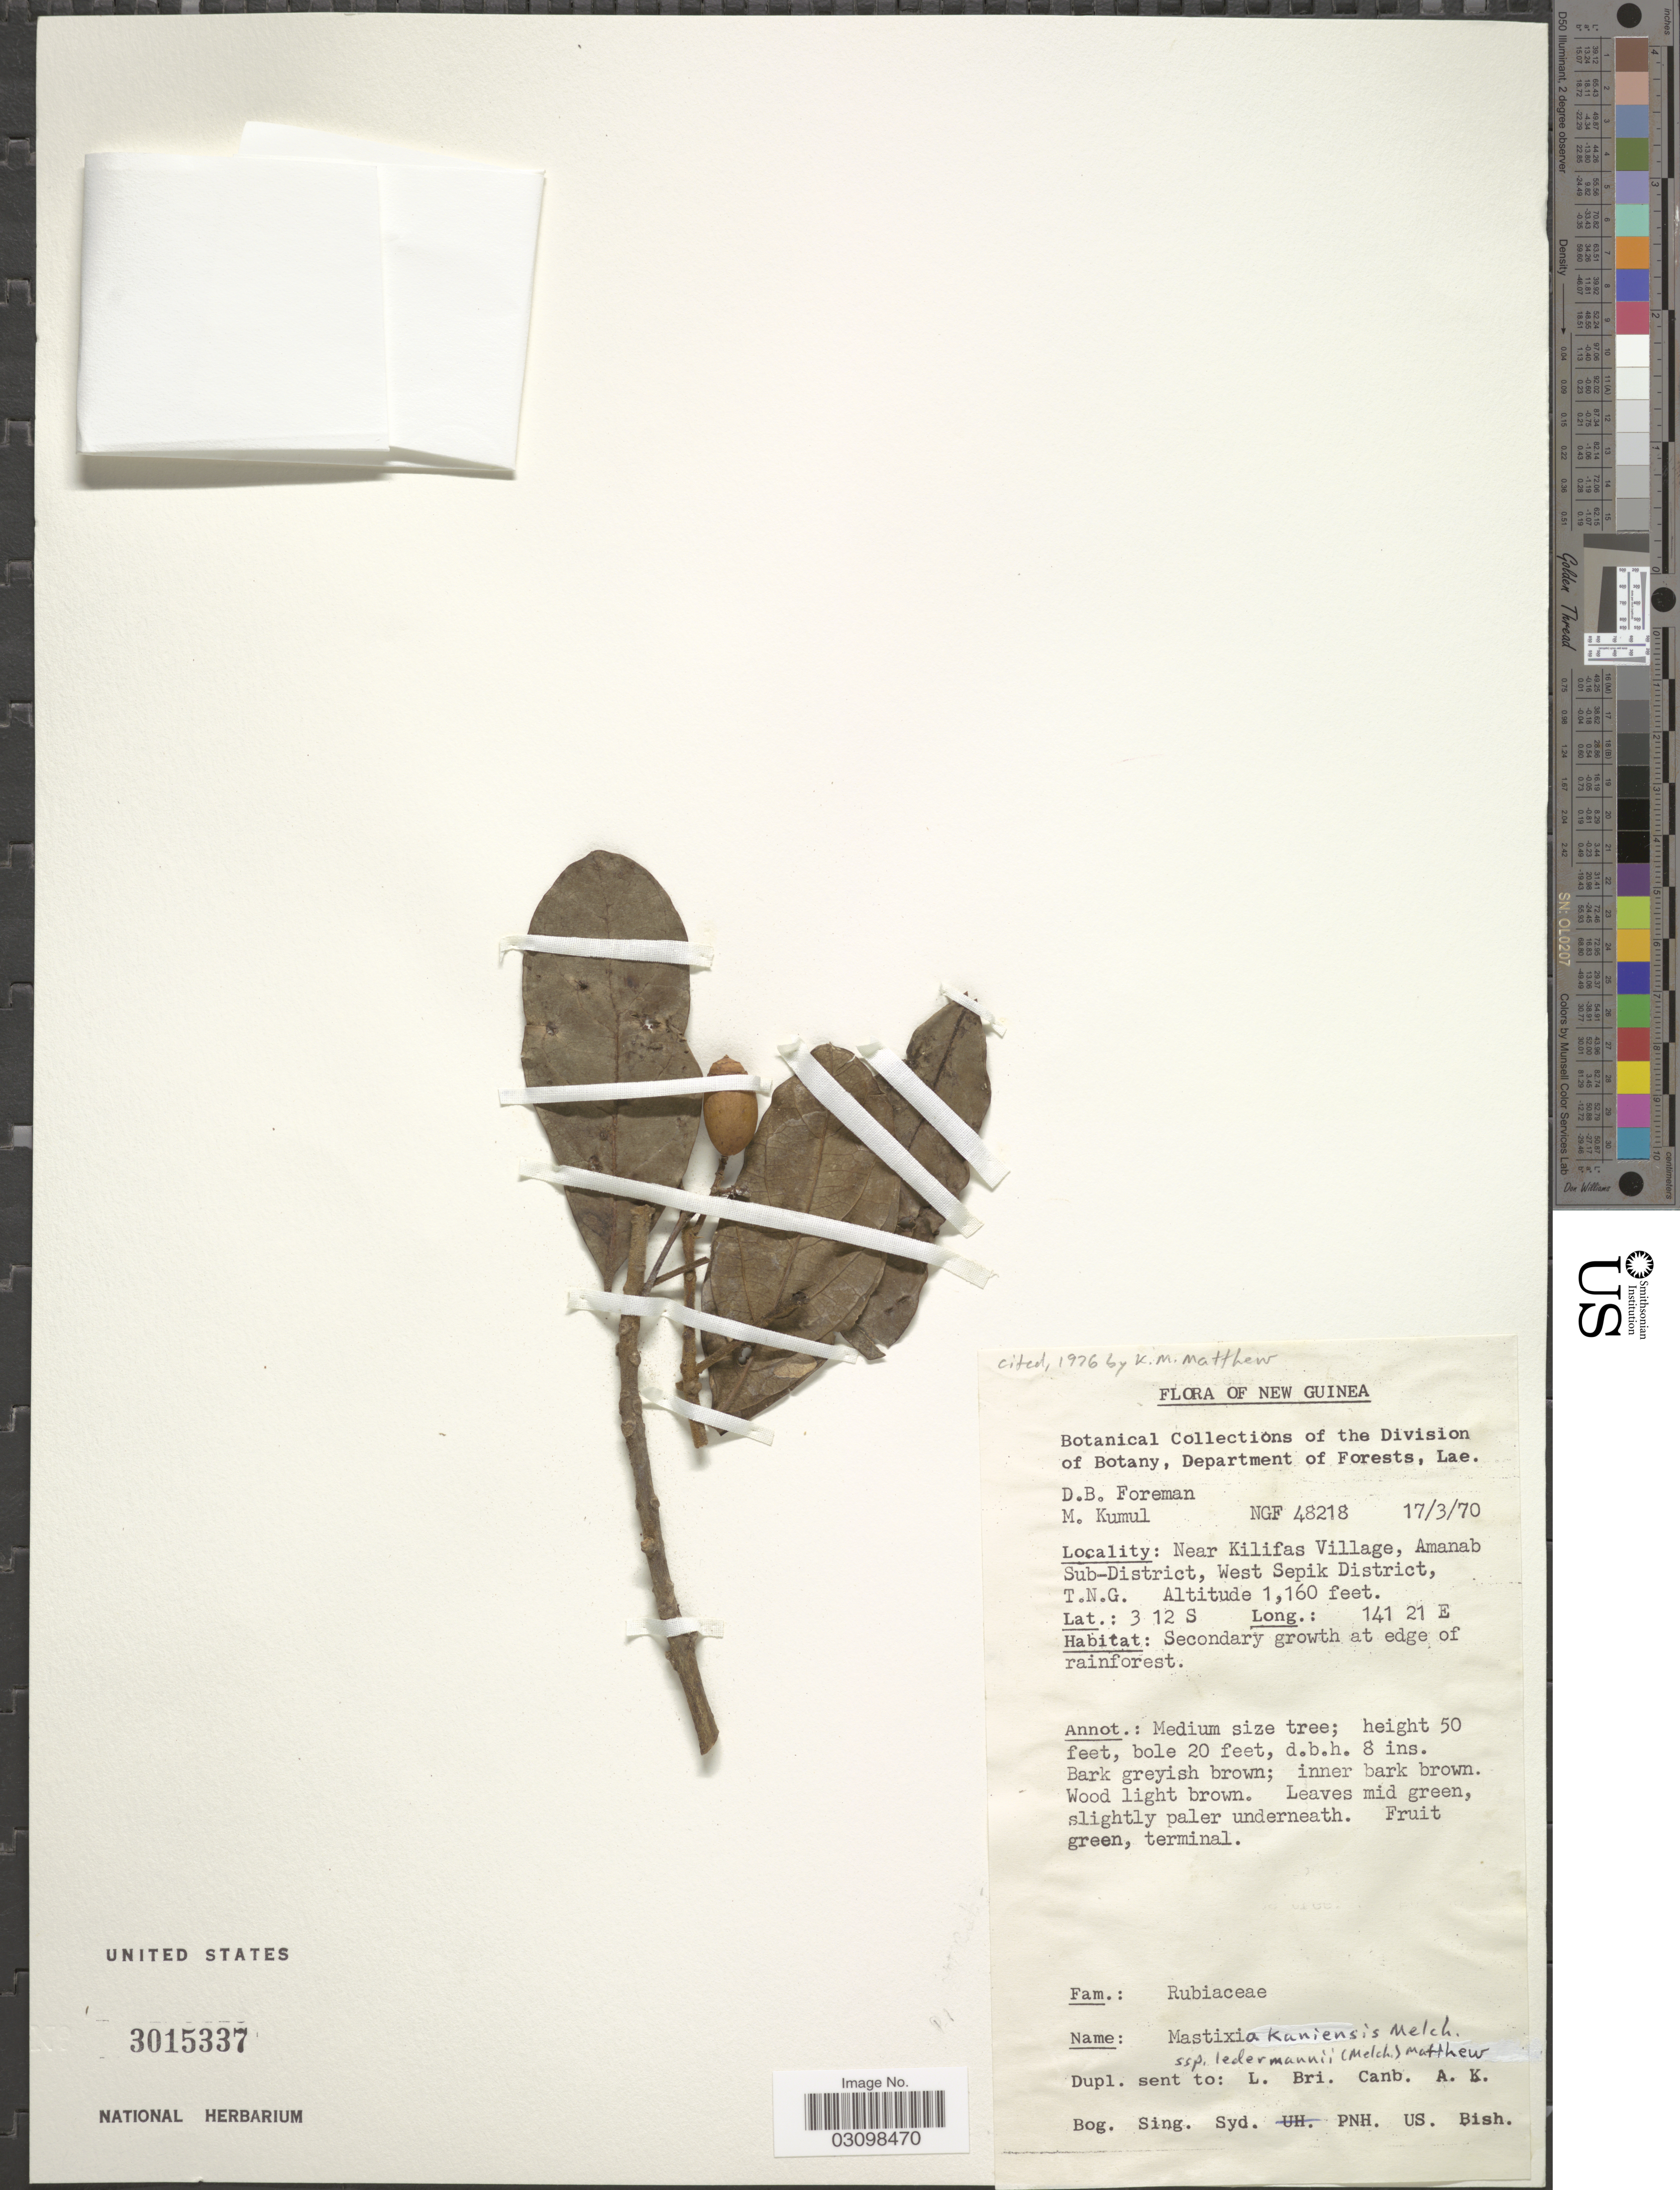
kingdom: Plantae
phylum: Tracheophyta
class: Magnoliopsida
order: Cornales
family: Nyssaceae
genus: Mastixia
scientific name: Mastixia kaniensis subsp. ledermannii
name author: (Melch.) K.M. Matthew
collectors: D. Foreman & M. Kumul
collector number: NGF48218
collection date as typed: Transcribed d/m/y: 17/3/70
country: Papua New Guinea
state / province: Sandaun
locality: New Guinea, Near Kilifas Village, Amanab Sub-District, West Sepik District, T.N.G.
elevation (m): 354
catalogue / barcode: US 3015337